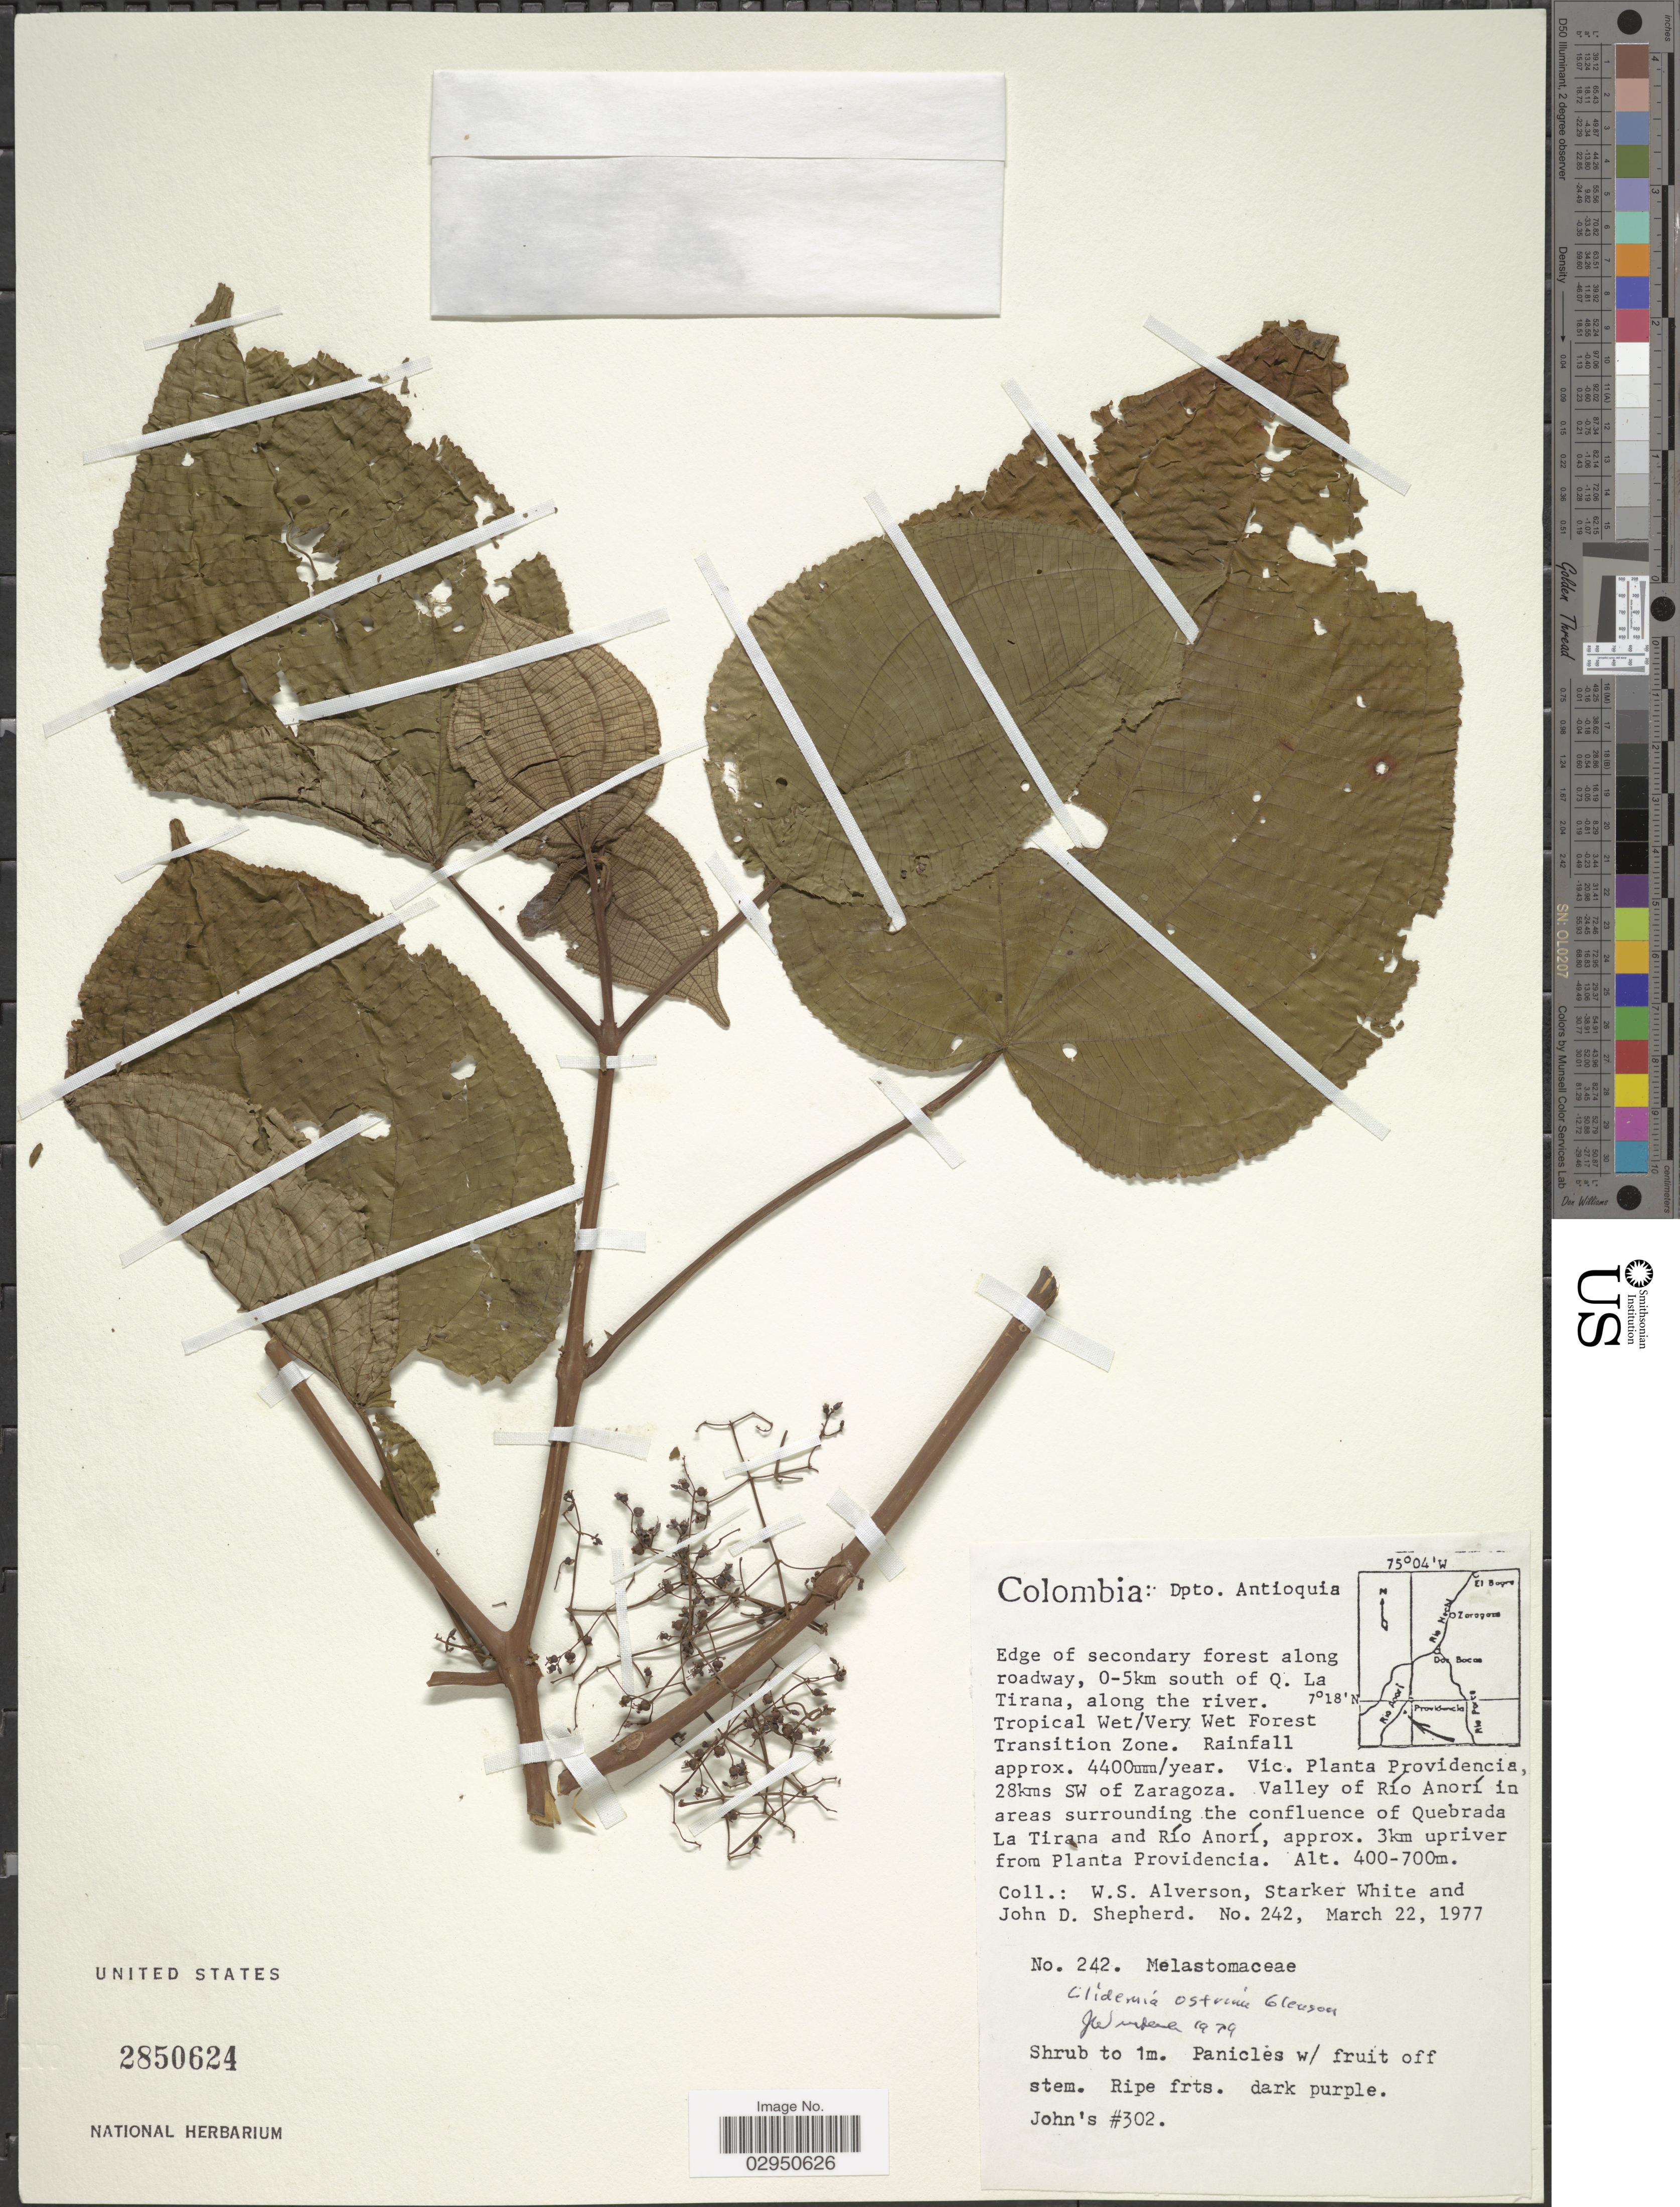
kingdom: Plantae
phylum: Tracheophyta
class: Magnoliopsida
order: Myrtales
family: Melastomataceae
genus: Clidemia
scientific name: Clidemia ostrina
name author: Gleason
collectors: W. S. Alverson, S. White & J. D. Shepherd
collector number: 242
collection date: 1977-03-22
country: Colombia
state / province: Antioquia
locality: Dpto. Antioquia. Edge of secondary forest along roadway, 0-5km south of Q. La Tirana, along the river. Tropical Wet/Very Wet Forest Transition Zone. Vic. Planta Providencia, 28 kms SW of Zaragoza. Valley of Río Anorí in areas surrounding the confluence of Quebrada La Tirana and Río Anorí, approx. 3km upriver from Planta Providencia.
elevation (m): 400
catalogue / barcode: US 2850624